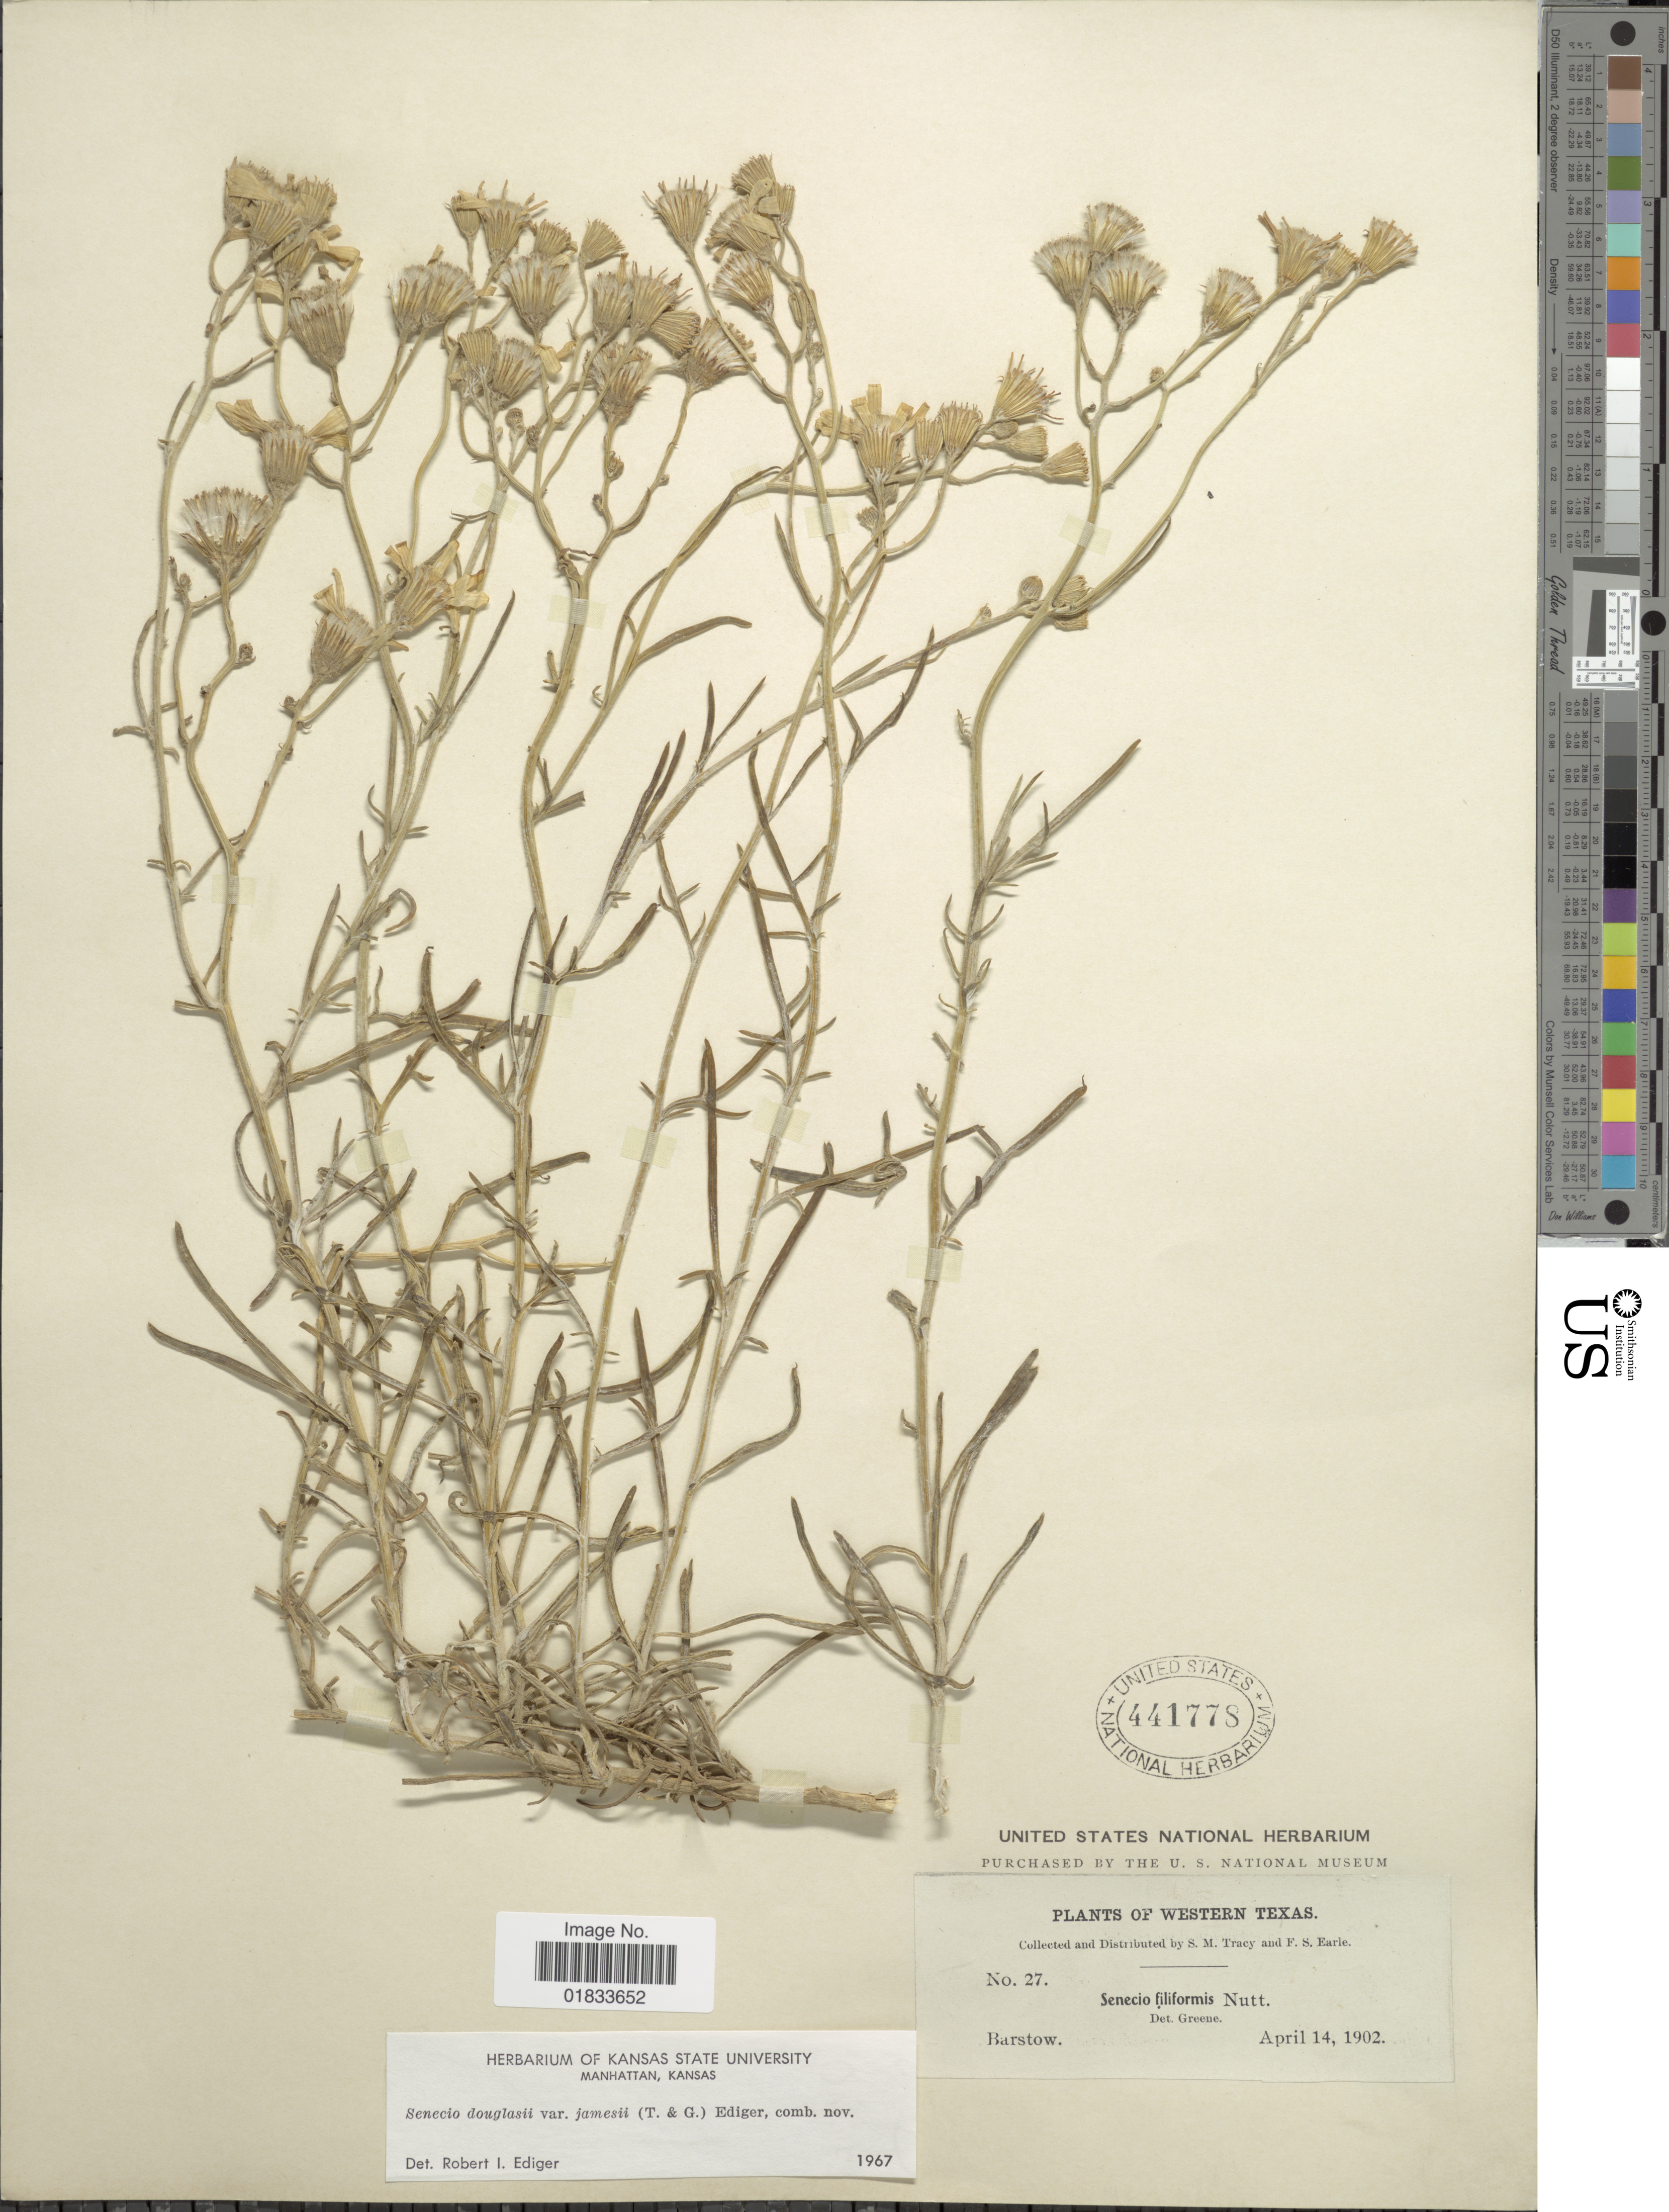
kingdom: Plantae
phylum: Tracheophyta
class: Magnoliopsida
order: Asterales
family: Asteraceae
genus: Senecio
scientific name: Senecio flaccidus var. flaccidus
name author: Less.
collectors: S. M. Tracy & F. S. Earle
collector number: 27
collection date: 1902-04-14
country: United States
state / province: Texas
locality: Western Texas, Barstow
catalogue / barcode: US 441778